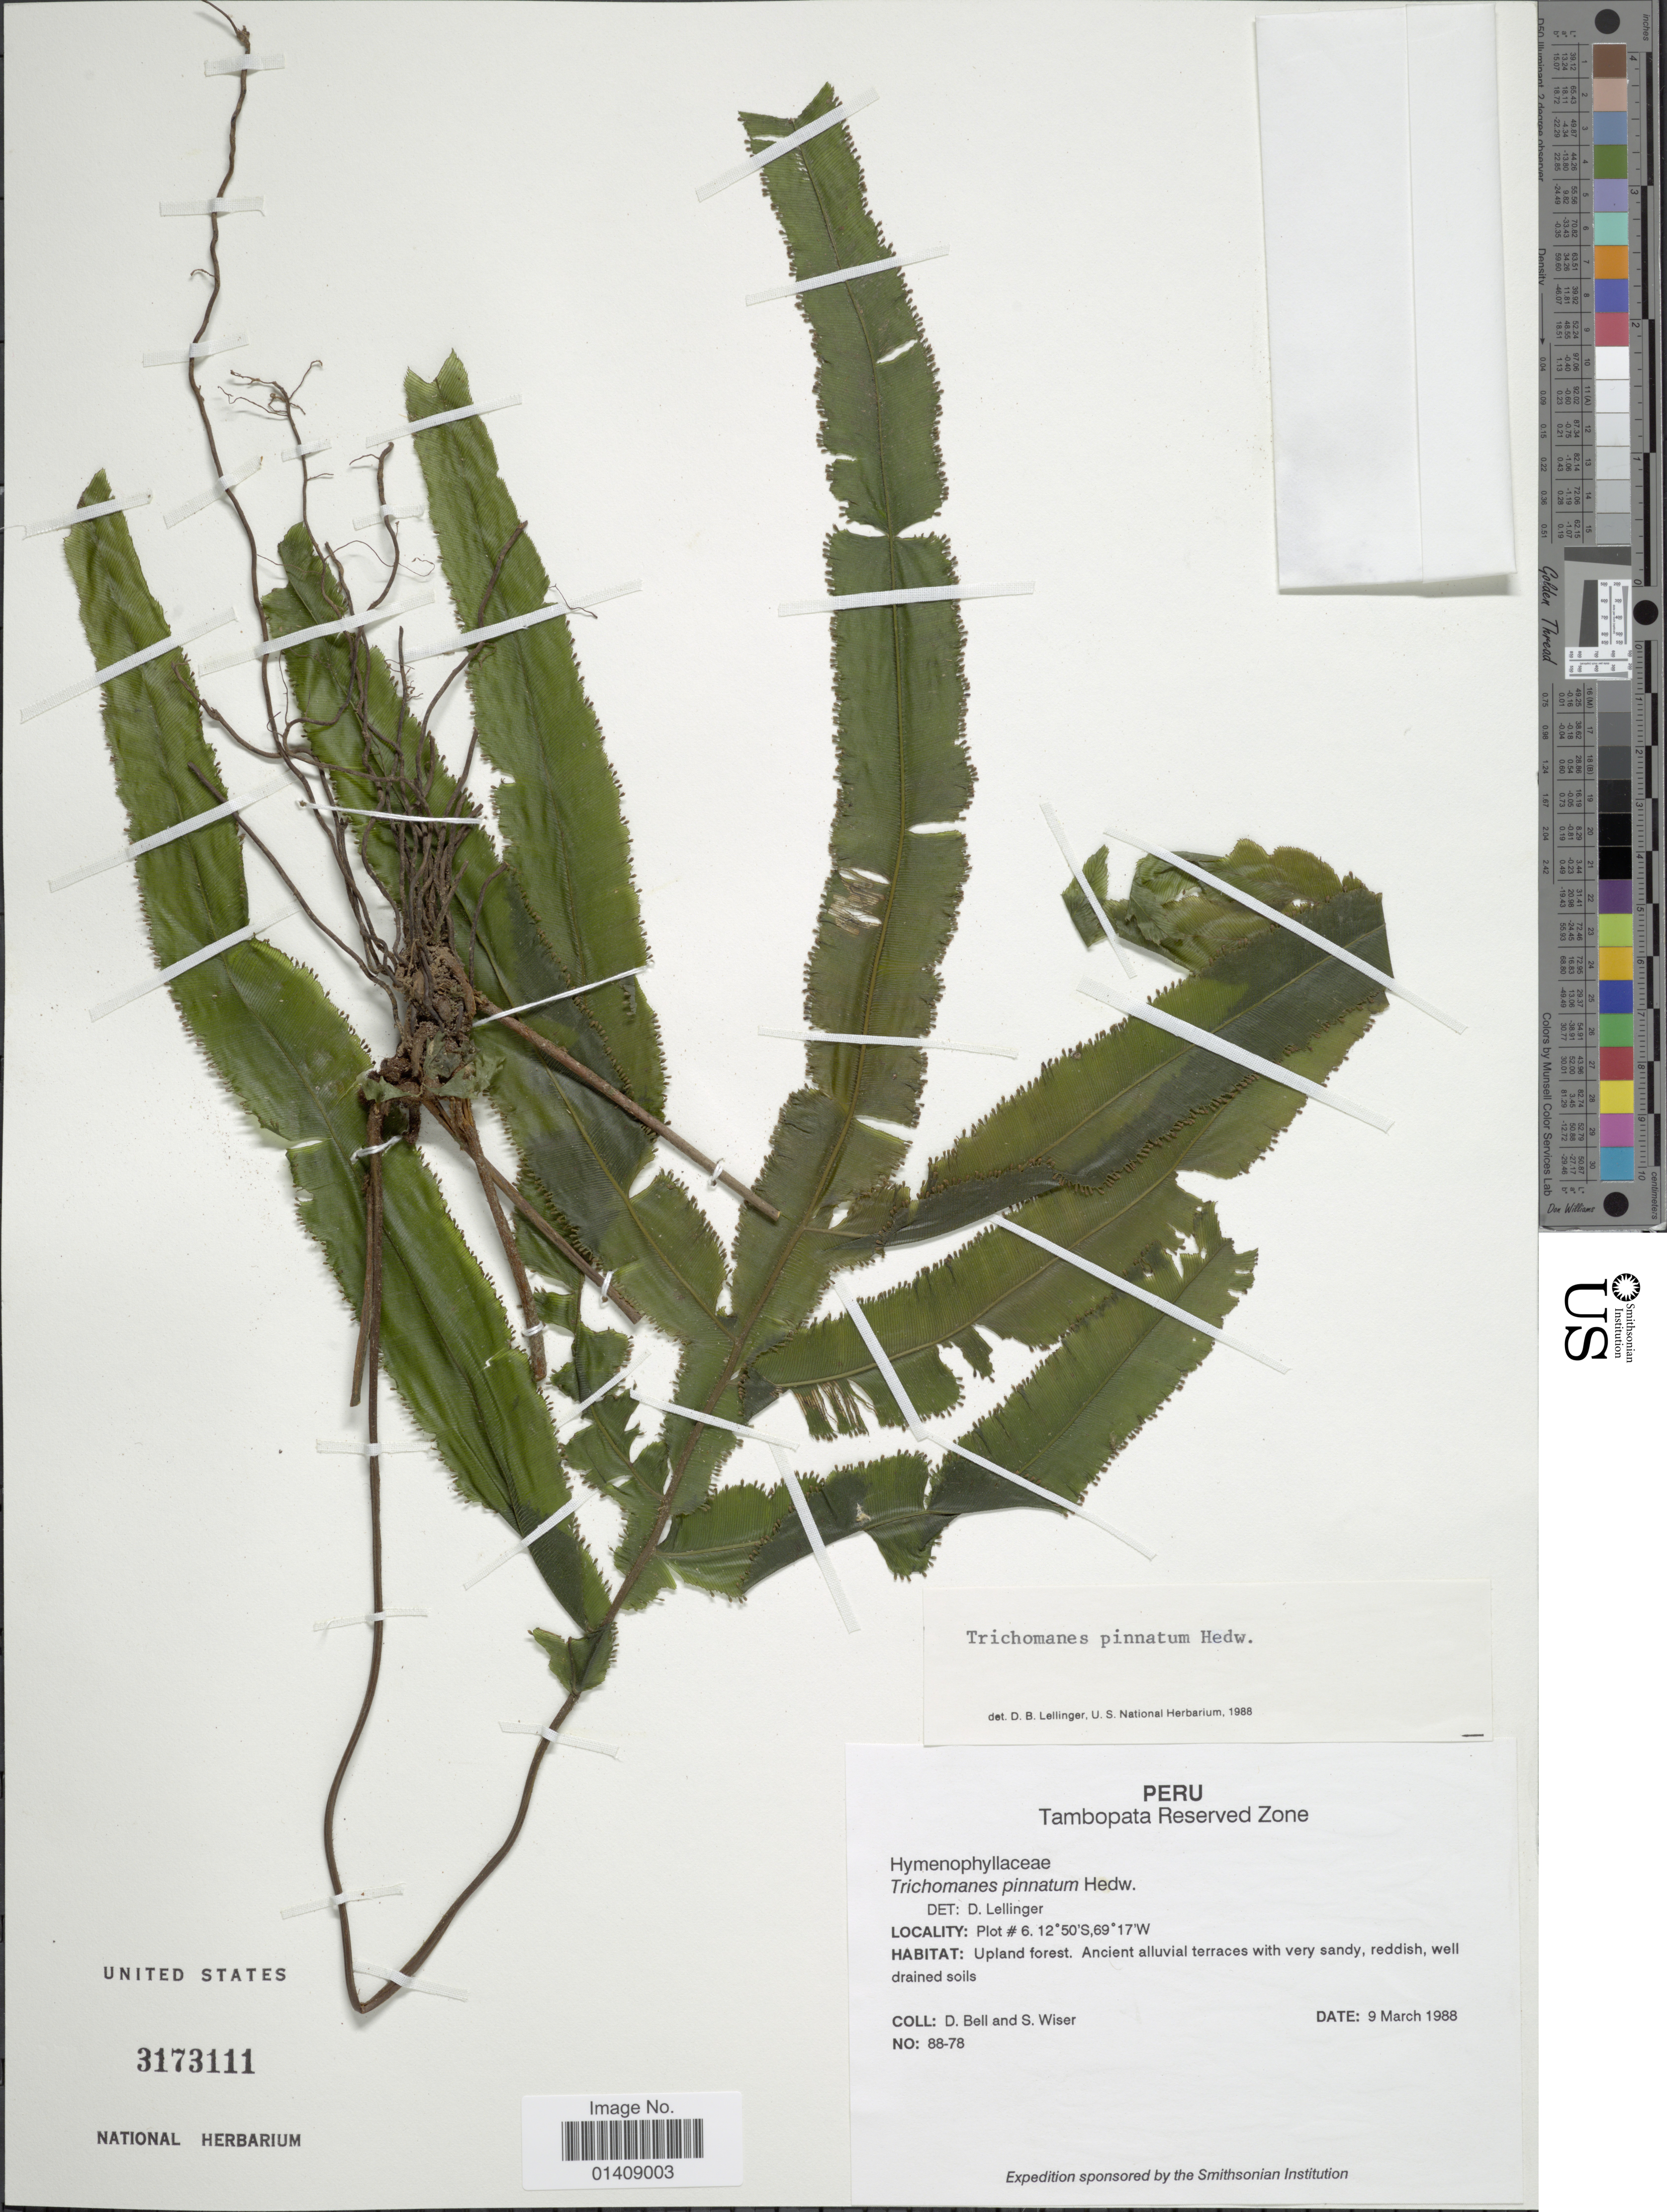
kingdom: Plantae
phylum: Tracheophyta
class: Polypodiopsida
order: Hymenophyllales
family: Hymenophyllaceae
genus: Trichomanes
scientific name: Trichomanes longifolium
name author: Desv.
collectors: D. A. Bell & S. Wiser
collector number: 88-78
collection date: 1988-03-09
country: Peru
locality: Tambopata reserved zone. Plot # 6. Upland forest. Ancient alluvial terraces with very sandy, reddish, well drained soils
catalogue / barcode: US 3173111